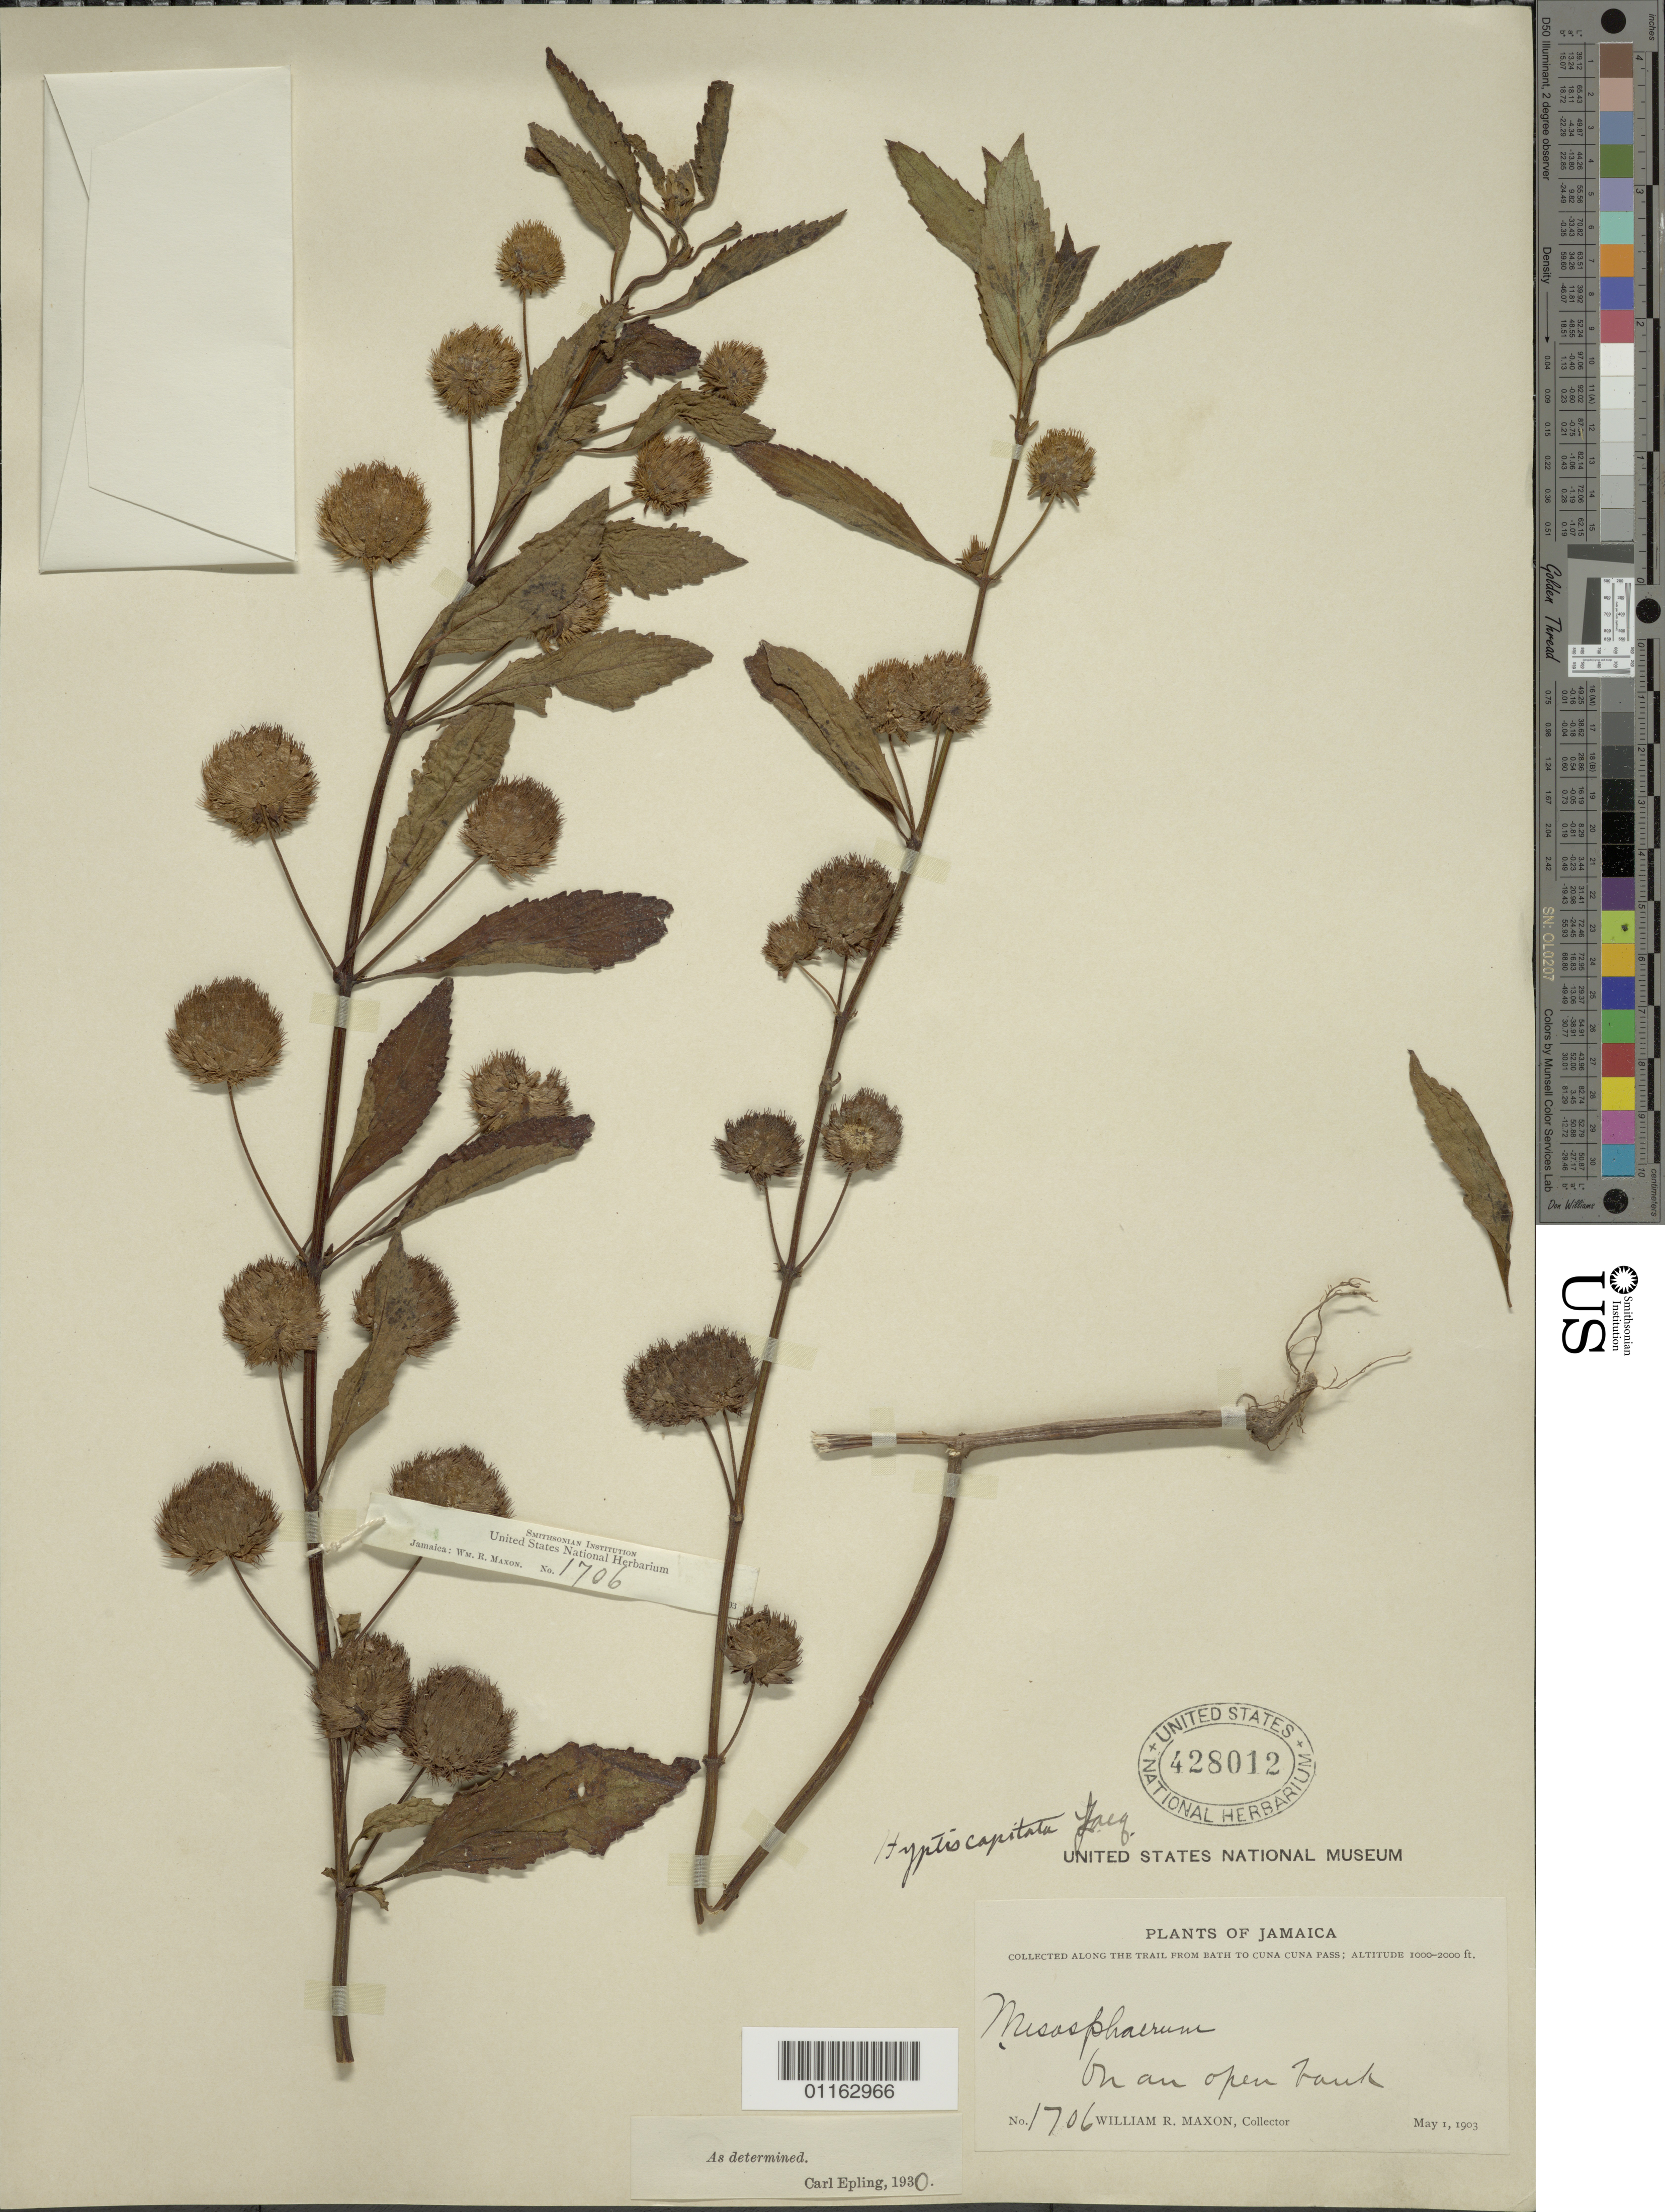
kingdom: Plantae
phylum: Tracheophyta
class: Magnoliopsida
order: Lamiales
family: Lamiaceae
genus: Hyptis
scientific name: Hyptis capitata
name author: Jacq.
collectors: W. R. Maxon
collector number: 1706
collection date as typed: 01 May 1903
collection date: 1903-05-01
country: Jamaica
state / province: Saint Thomas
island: Jamaica I.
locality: Collected along the trail from Bath to Cuna Cuna Pass;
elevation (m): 305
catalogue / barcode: US 428012